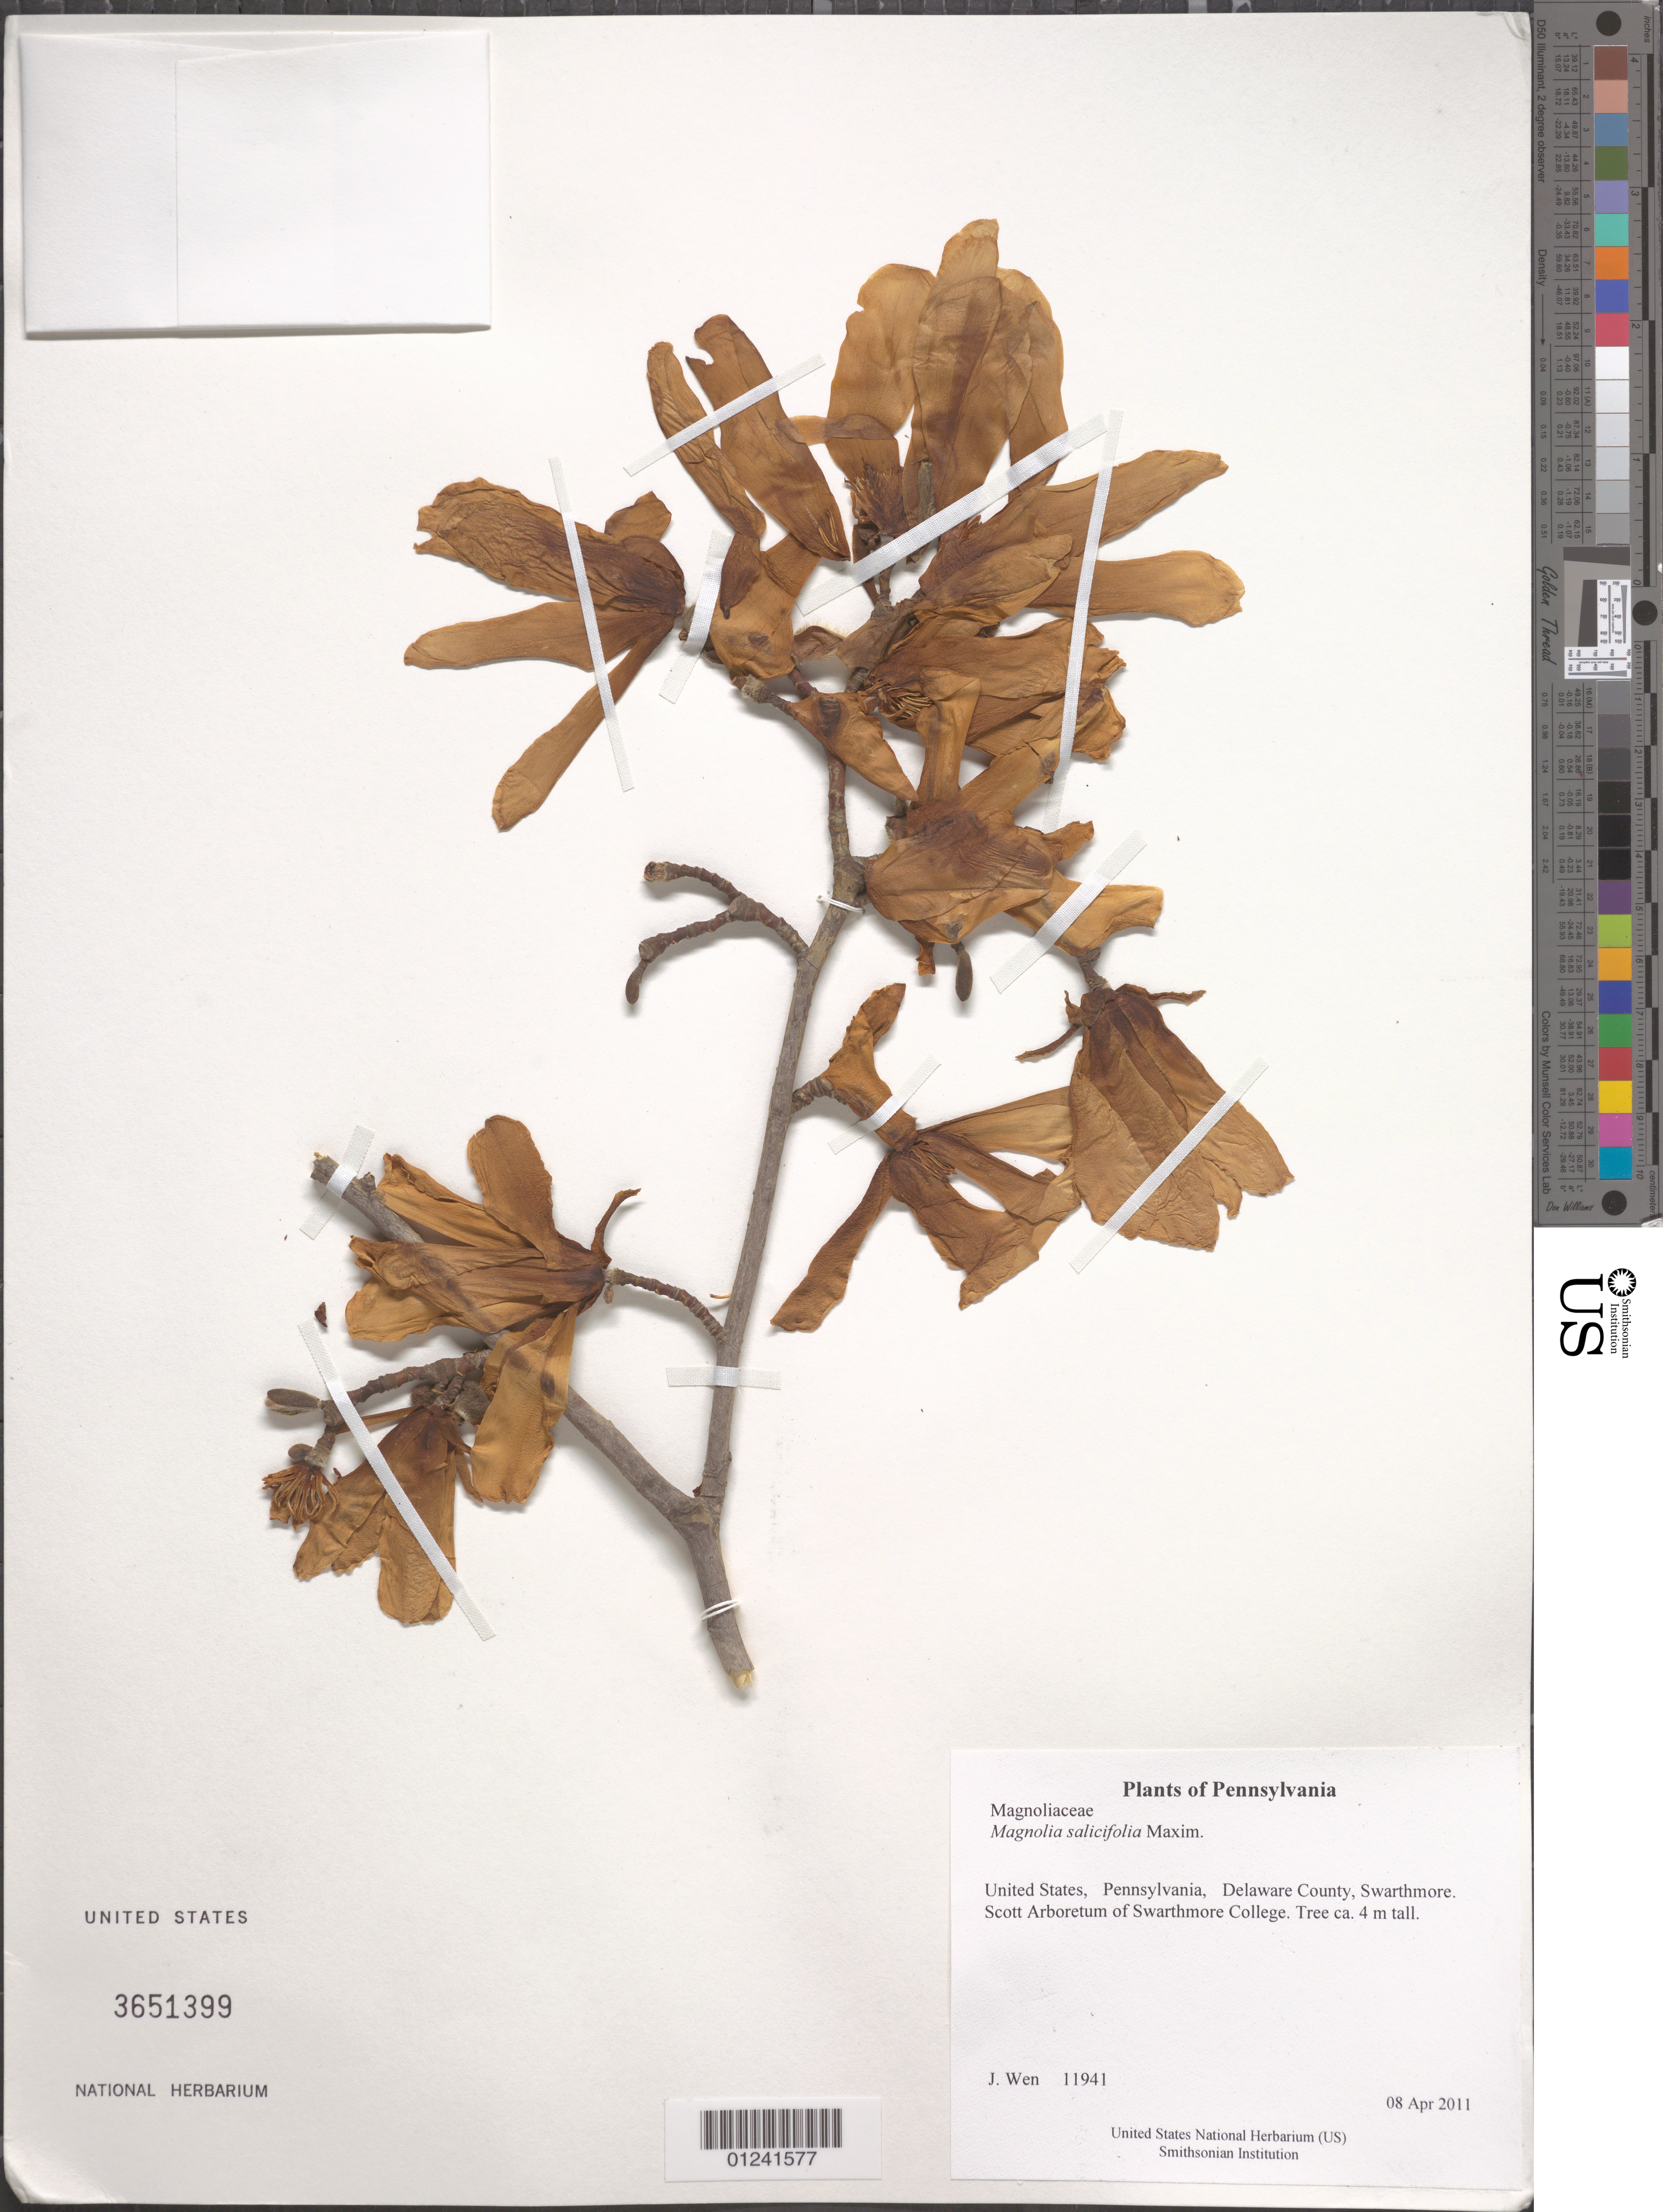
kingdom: Plantae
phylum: Tracheophyta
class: Magnoliopsida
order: Magnoliales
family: Magnoliaceae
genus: Magnolia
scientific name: Magnolia salicifolia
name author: Maxim.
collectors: J. Wen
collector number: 11941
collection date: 2011-04-08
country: United States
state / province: Pennsylvania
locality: Delaware County, Swarthmore. Scott Arboretum of Swarthmore College.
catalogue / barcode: US 3651399